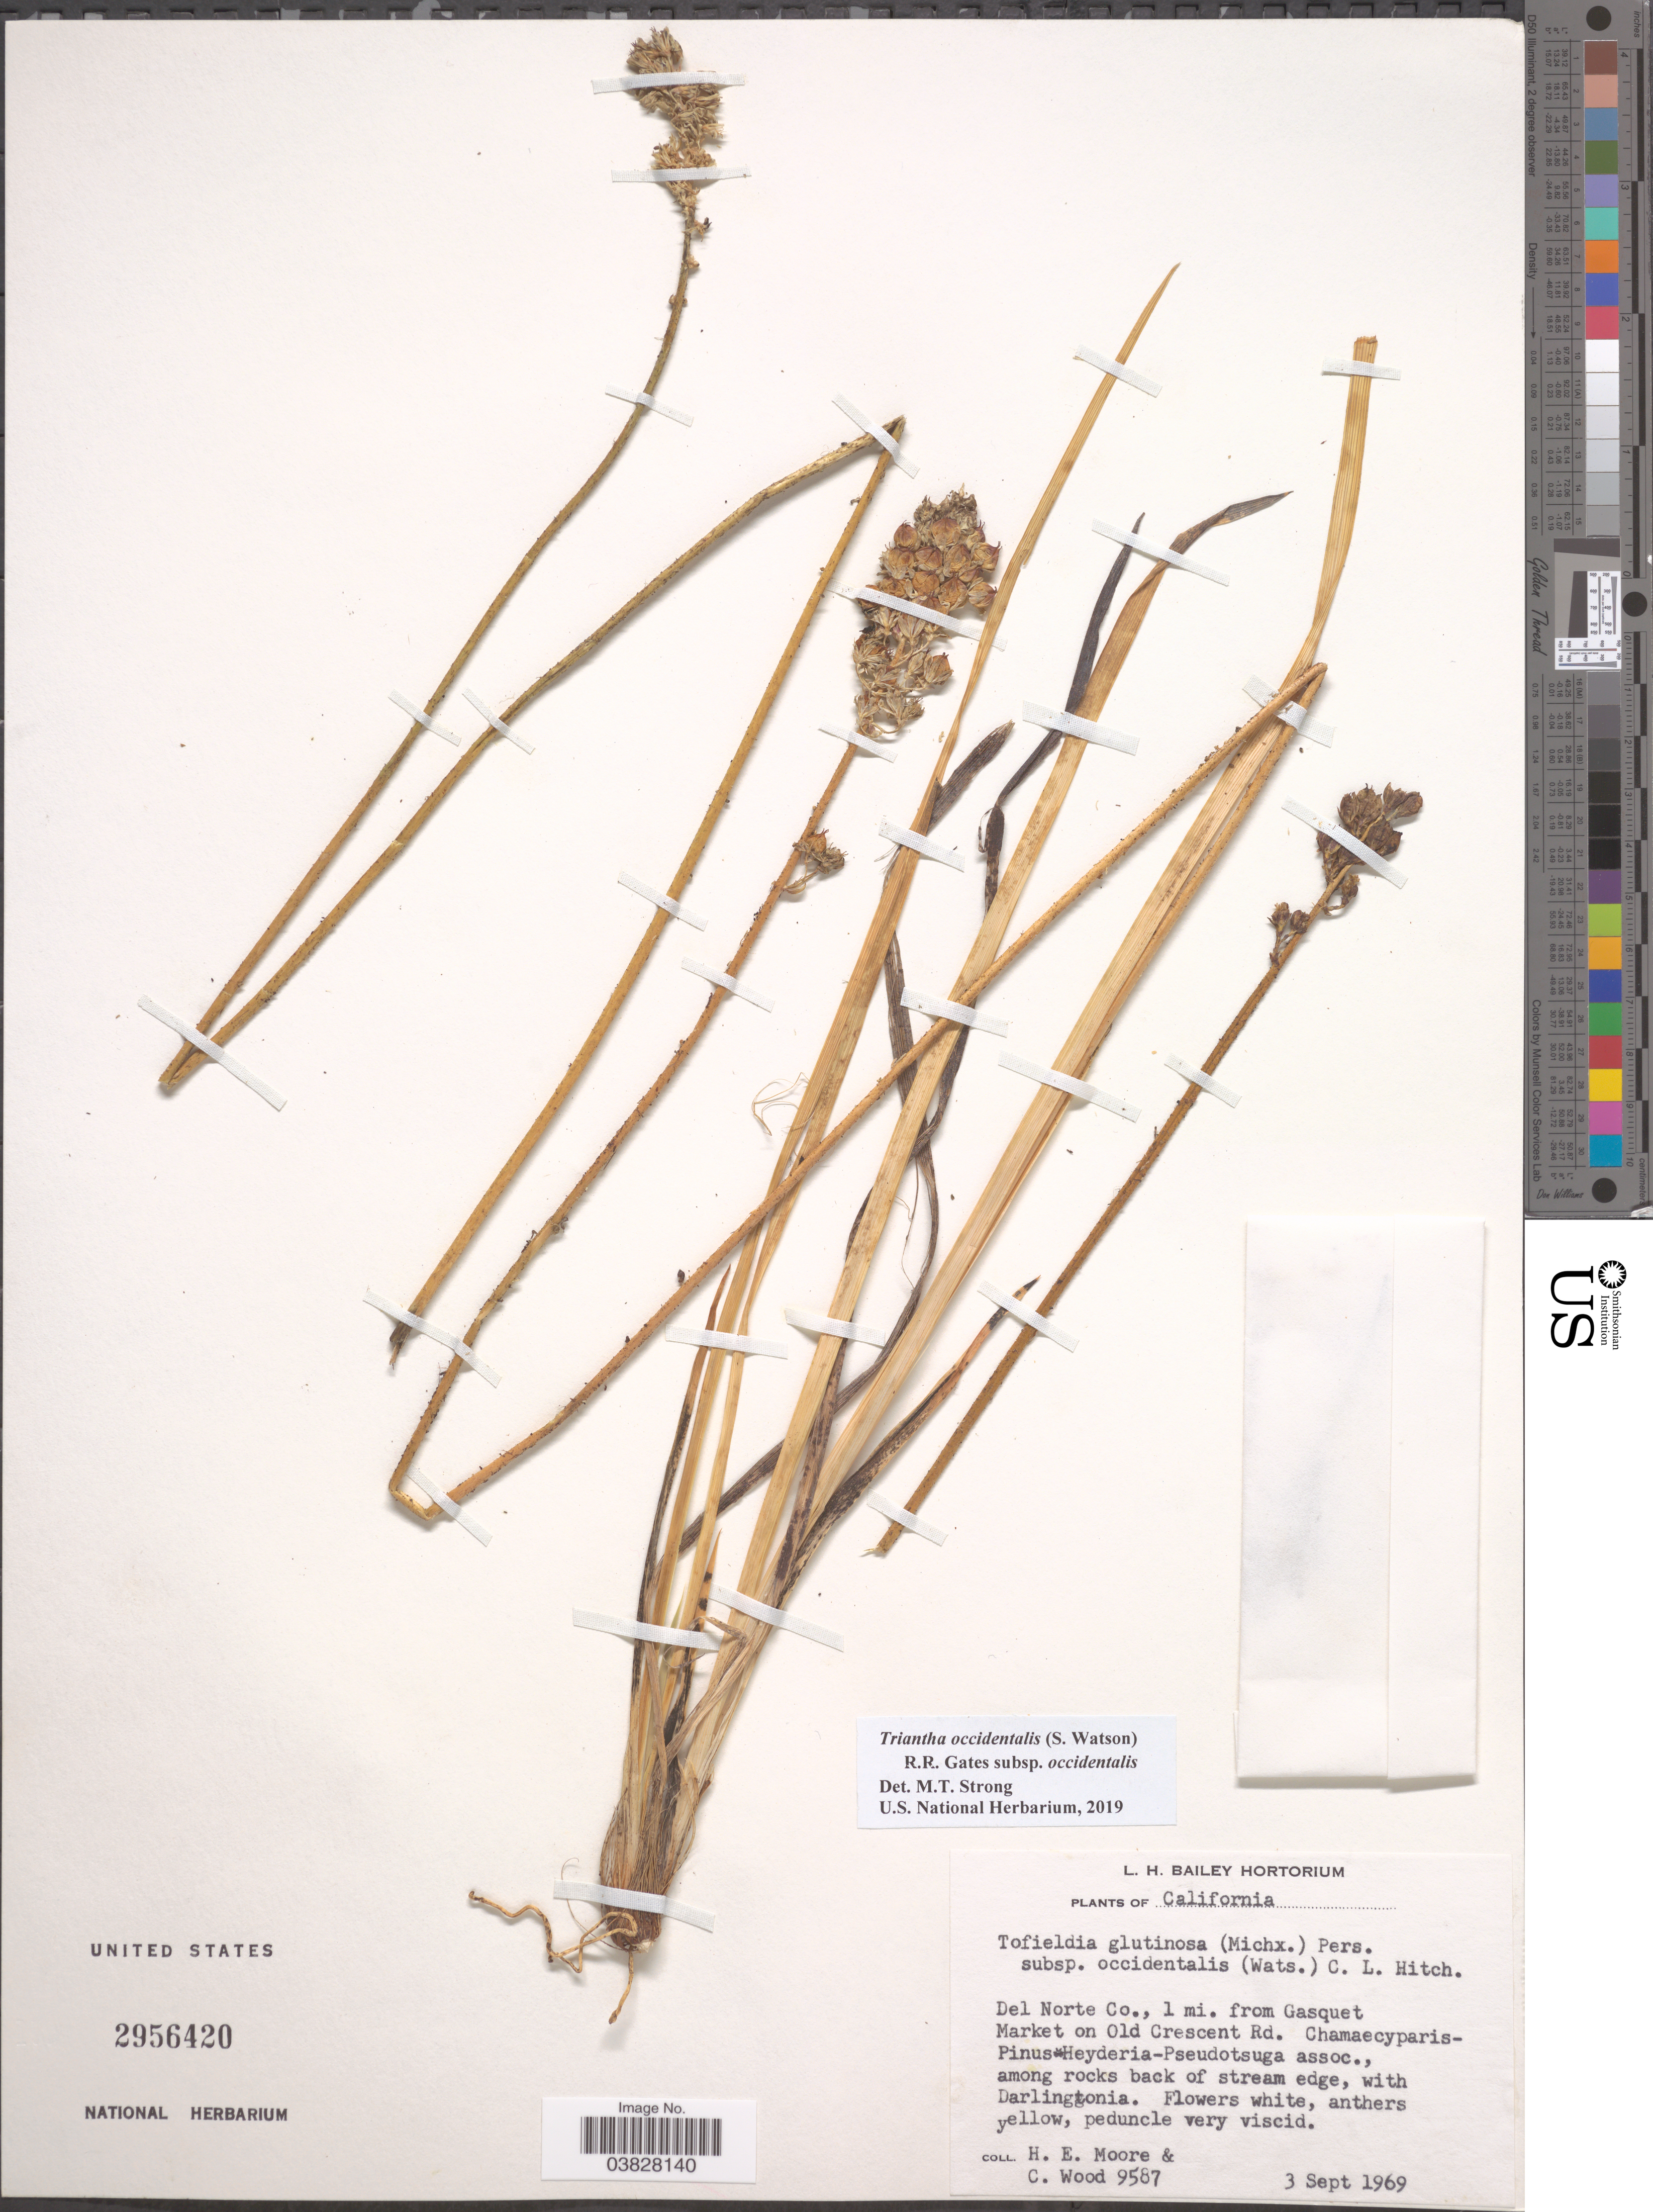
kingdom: Plantae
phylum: Tracheophyta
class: Liliopsida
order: Alismatales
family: Tofieldiaceae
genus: Triantha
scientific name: Triantha occidentalis subsp. occidentalis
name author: (S. Watson) R.R. Gates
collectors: H. Moore & C. Wood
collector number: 9587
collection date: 1969-09-03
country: United States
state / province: California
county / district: Del Norte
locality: Del Norte Co., 1 mi. from Gasquet Market on Old Crescent Rd.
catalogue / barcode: US 2956420